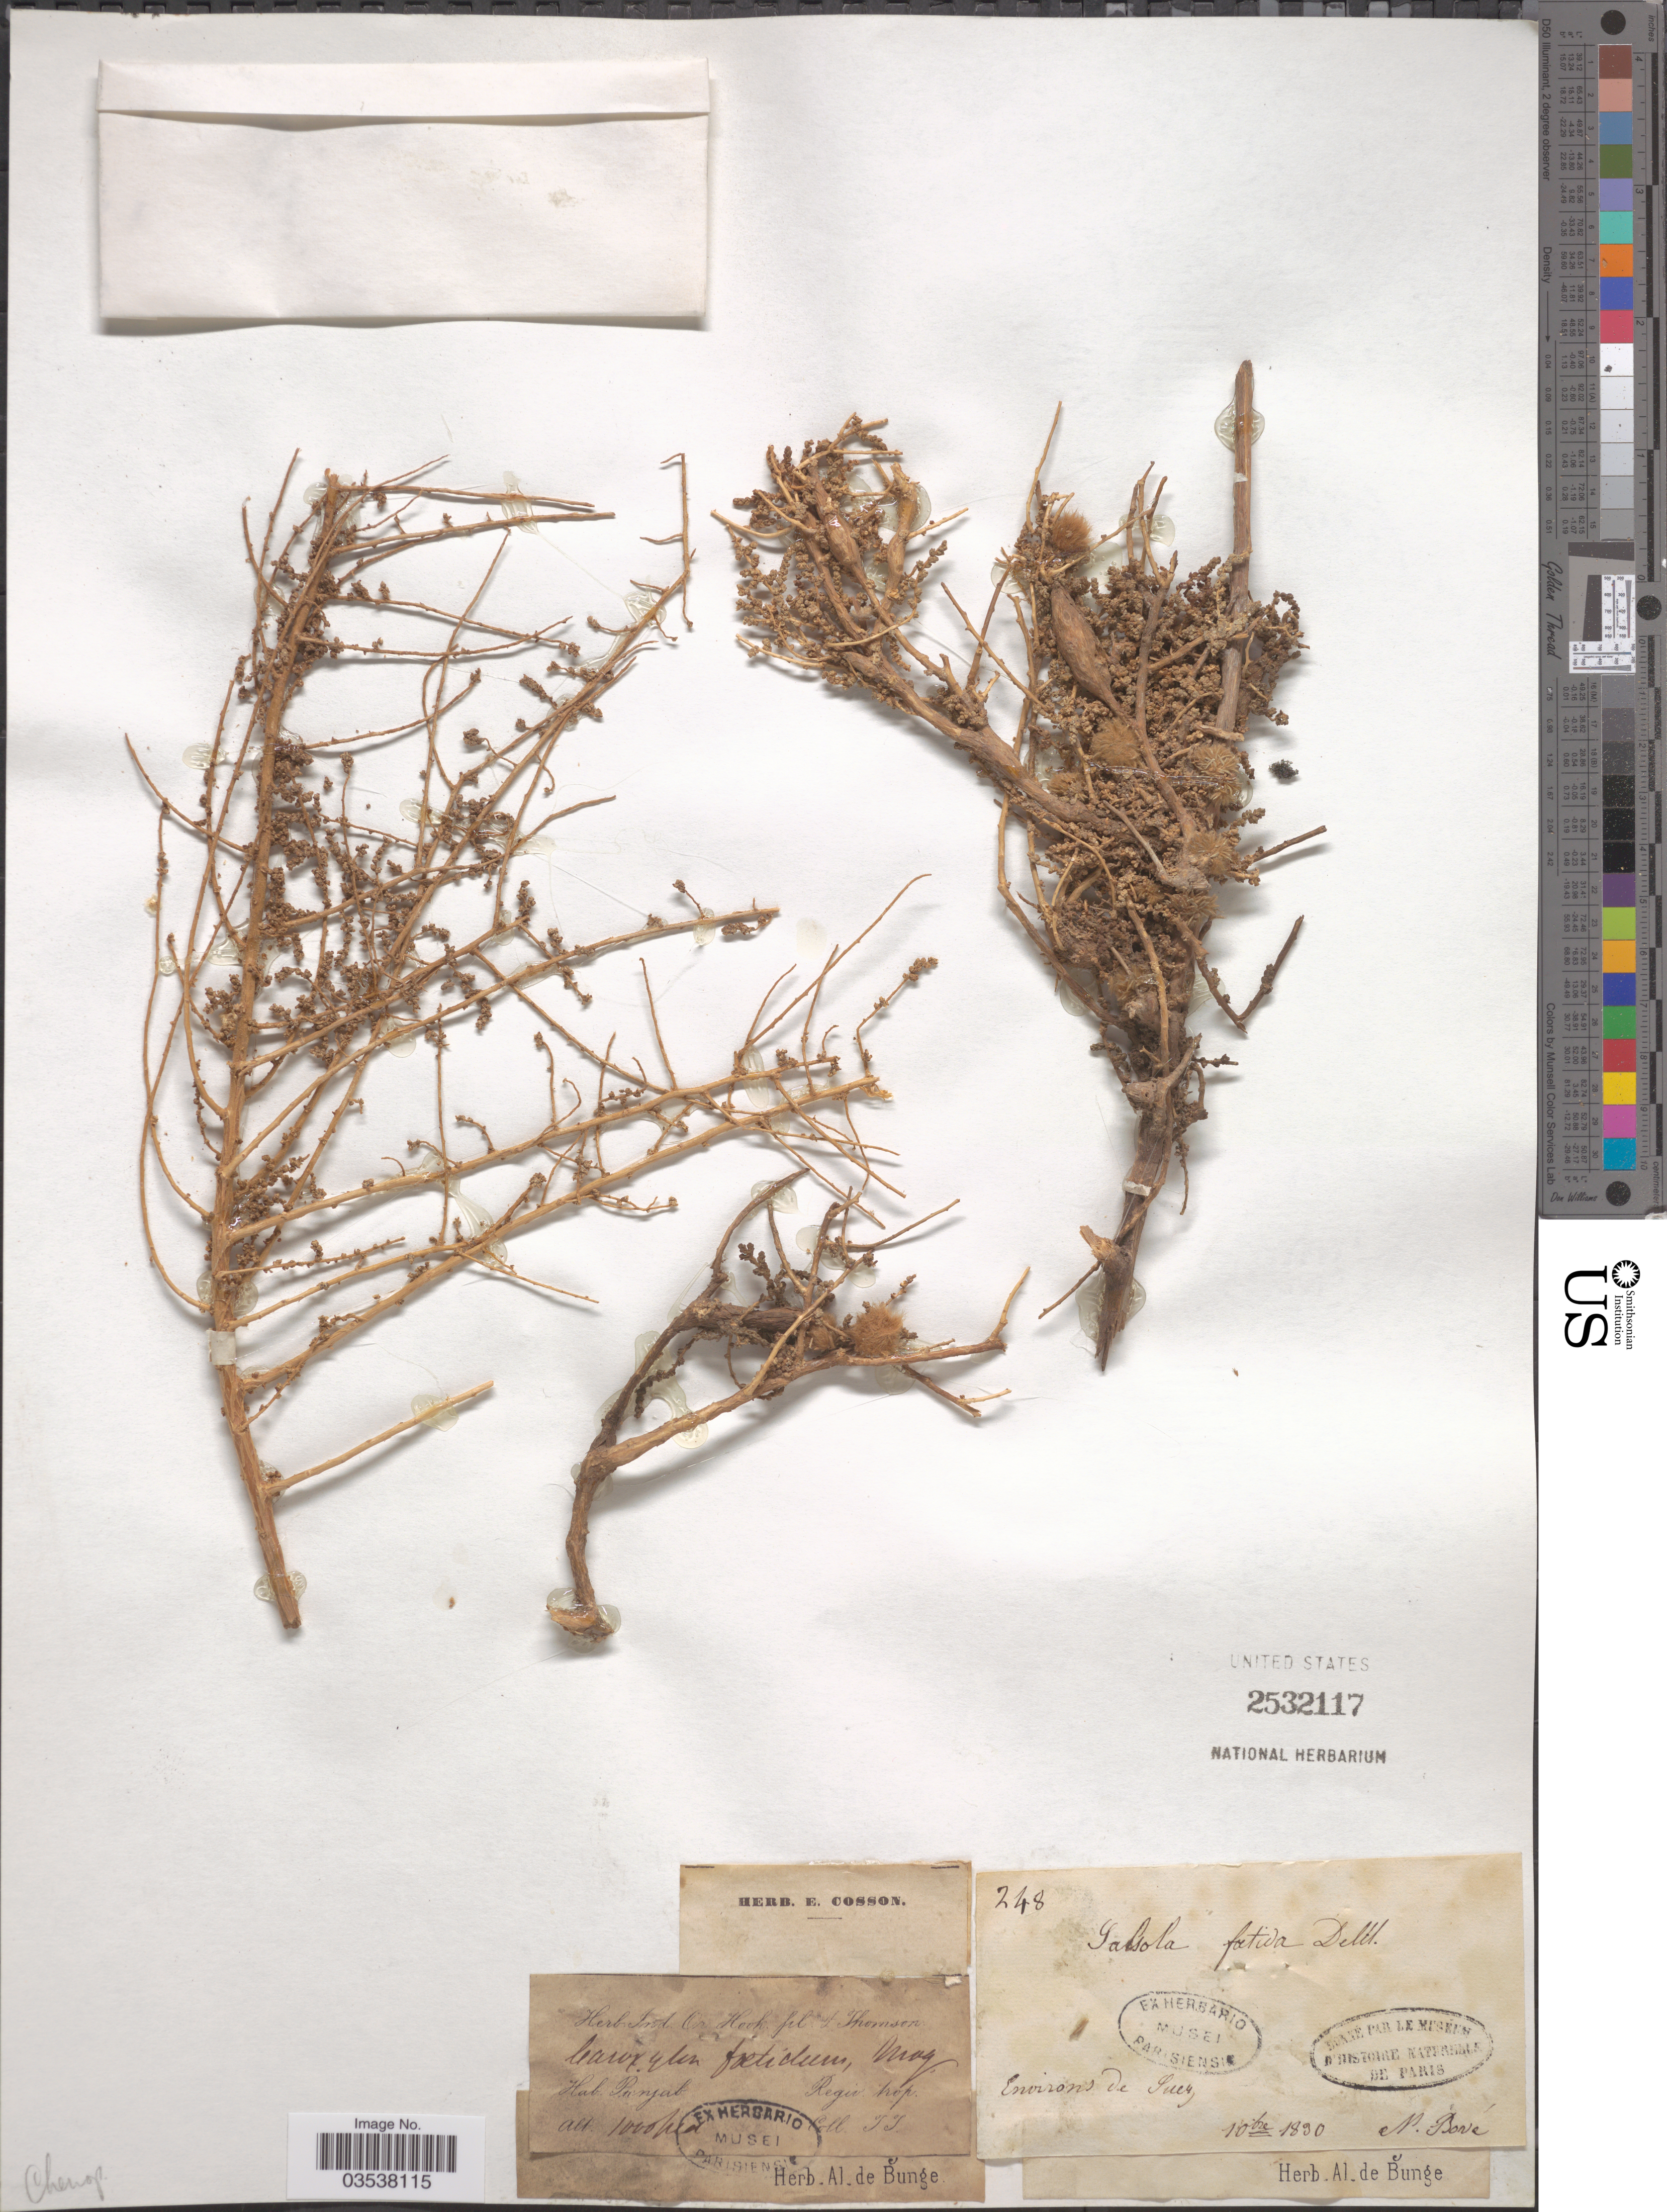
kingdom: Plantae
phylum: Tracheophyta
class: Magnoliopsida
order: Caryophyllales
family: Amaranthaceae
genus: Caroxylon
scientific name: Caroxylon imbricatum var. imbricatum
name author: (Forssk.) Moq.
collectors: T. Thomson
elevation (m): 305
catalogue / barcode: US 2532117-2